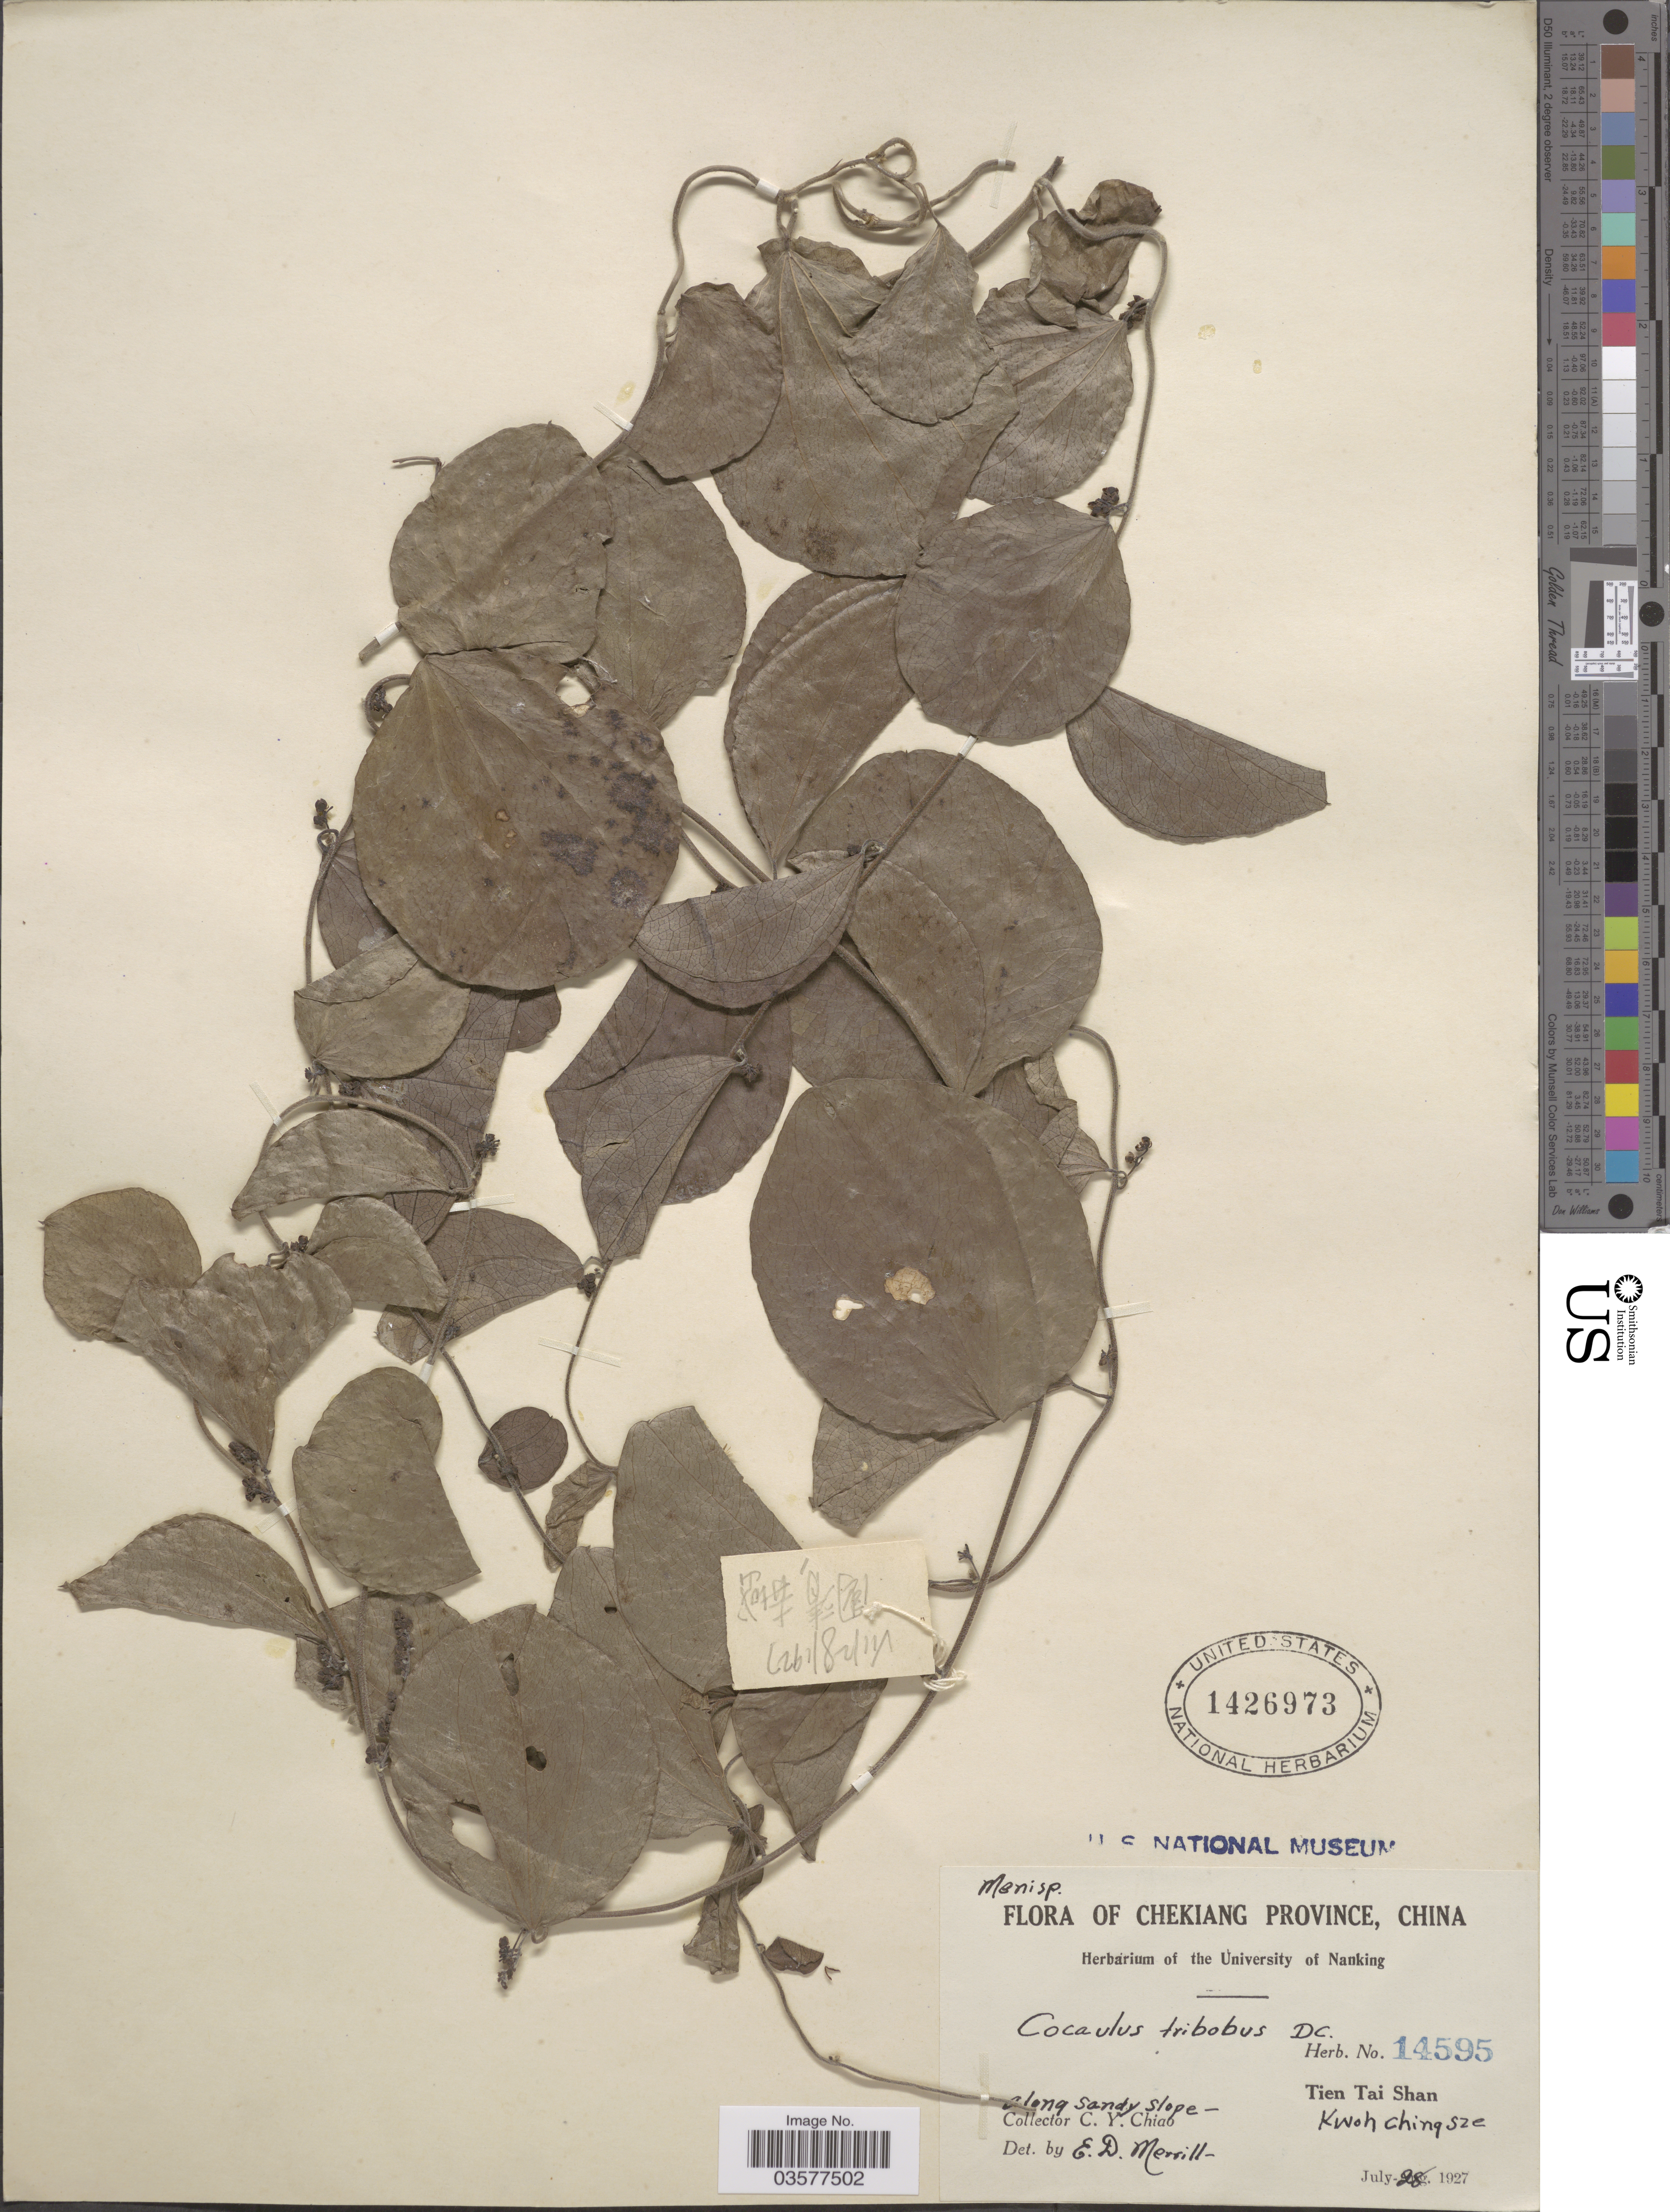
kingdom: Plantae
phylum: Tracheophyta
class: Magnoliopsida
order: Ranunculales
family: Menispermaceae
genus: Cocculus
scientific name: Cocculus orbiculatus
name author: (L.) DC.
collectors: C. Y. Chiao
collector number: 14595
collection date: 1927-07-28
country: China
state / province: Zhejiang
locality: Chekiang Province. Tien Tai Shan. Kwoh Ching Sze.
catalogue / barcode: US 1426973